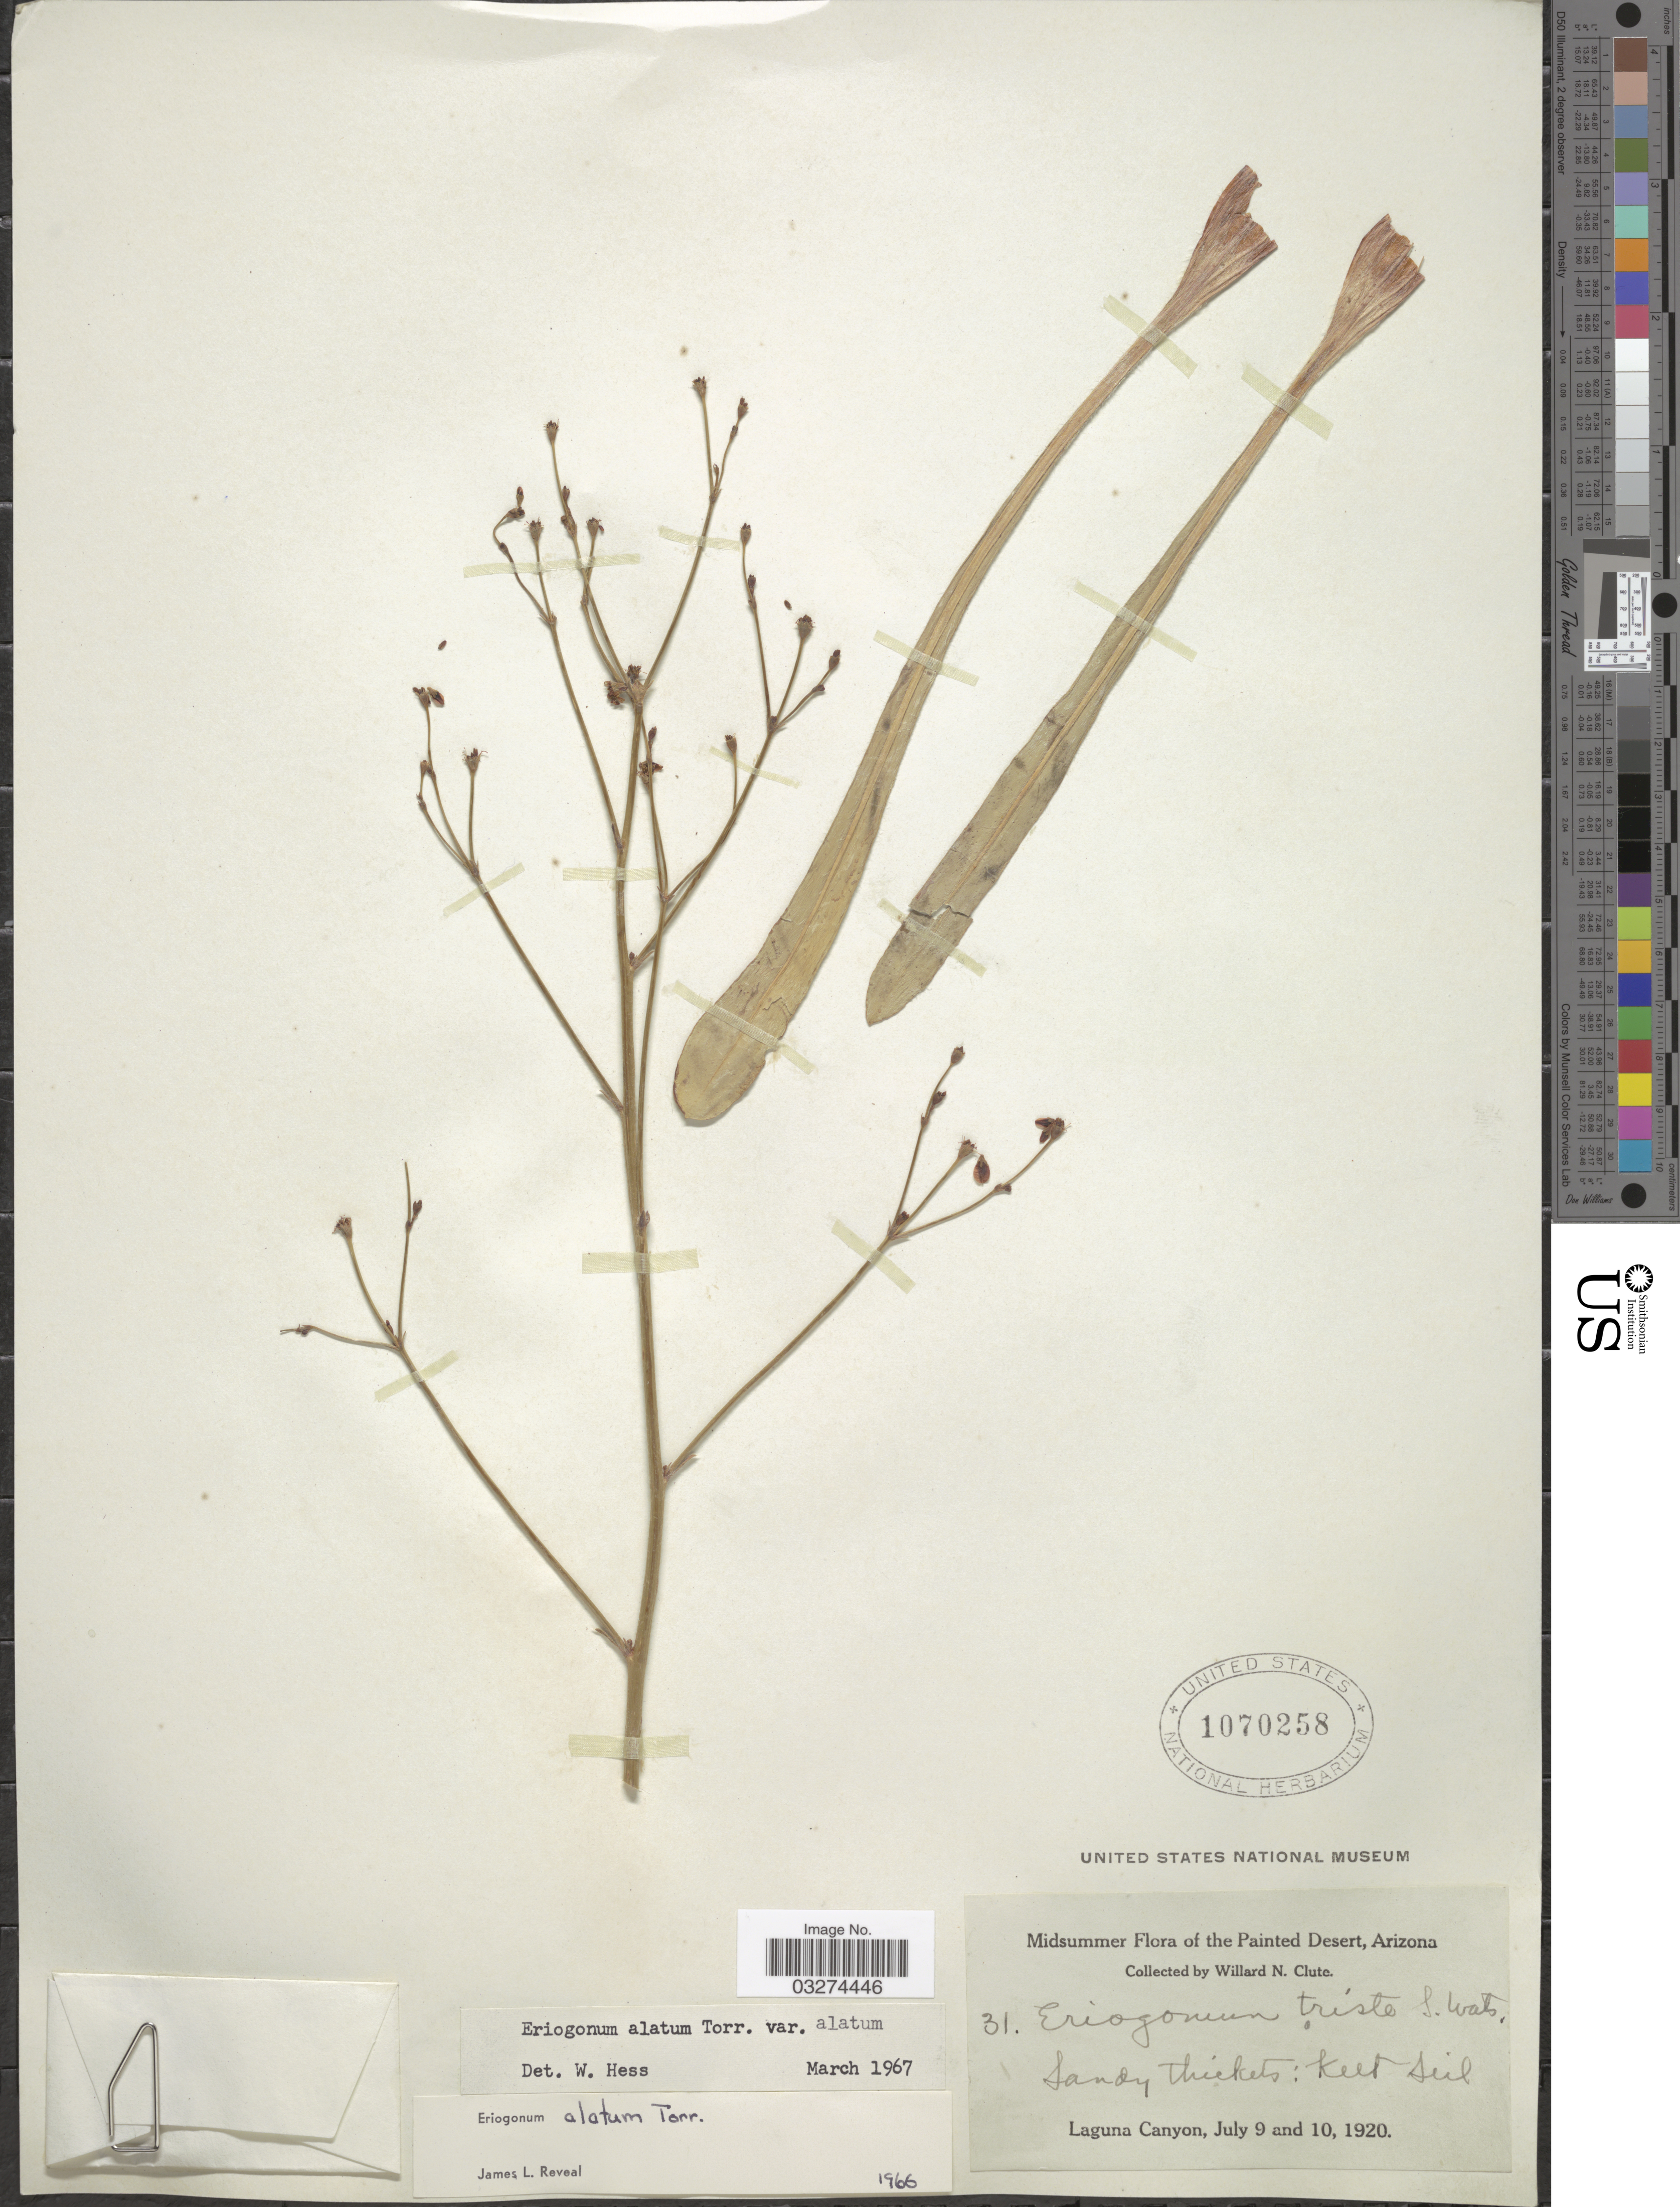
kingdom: Plantae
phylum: Tracheophyta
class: Magnoliopsida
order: Caryophyllales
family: Polygonaceae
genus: Eriogonum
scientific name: Eriogonum alatum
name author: Torr.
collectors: W. N. Clute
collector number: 31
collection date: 1920-07-09/1920-07-10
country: United States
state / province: Arizona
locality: Painted Desert, Laguna Canyon.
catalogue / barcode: US 1070258